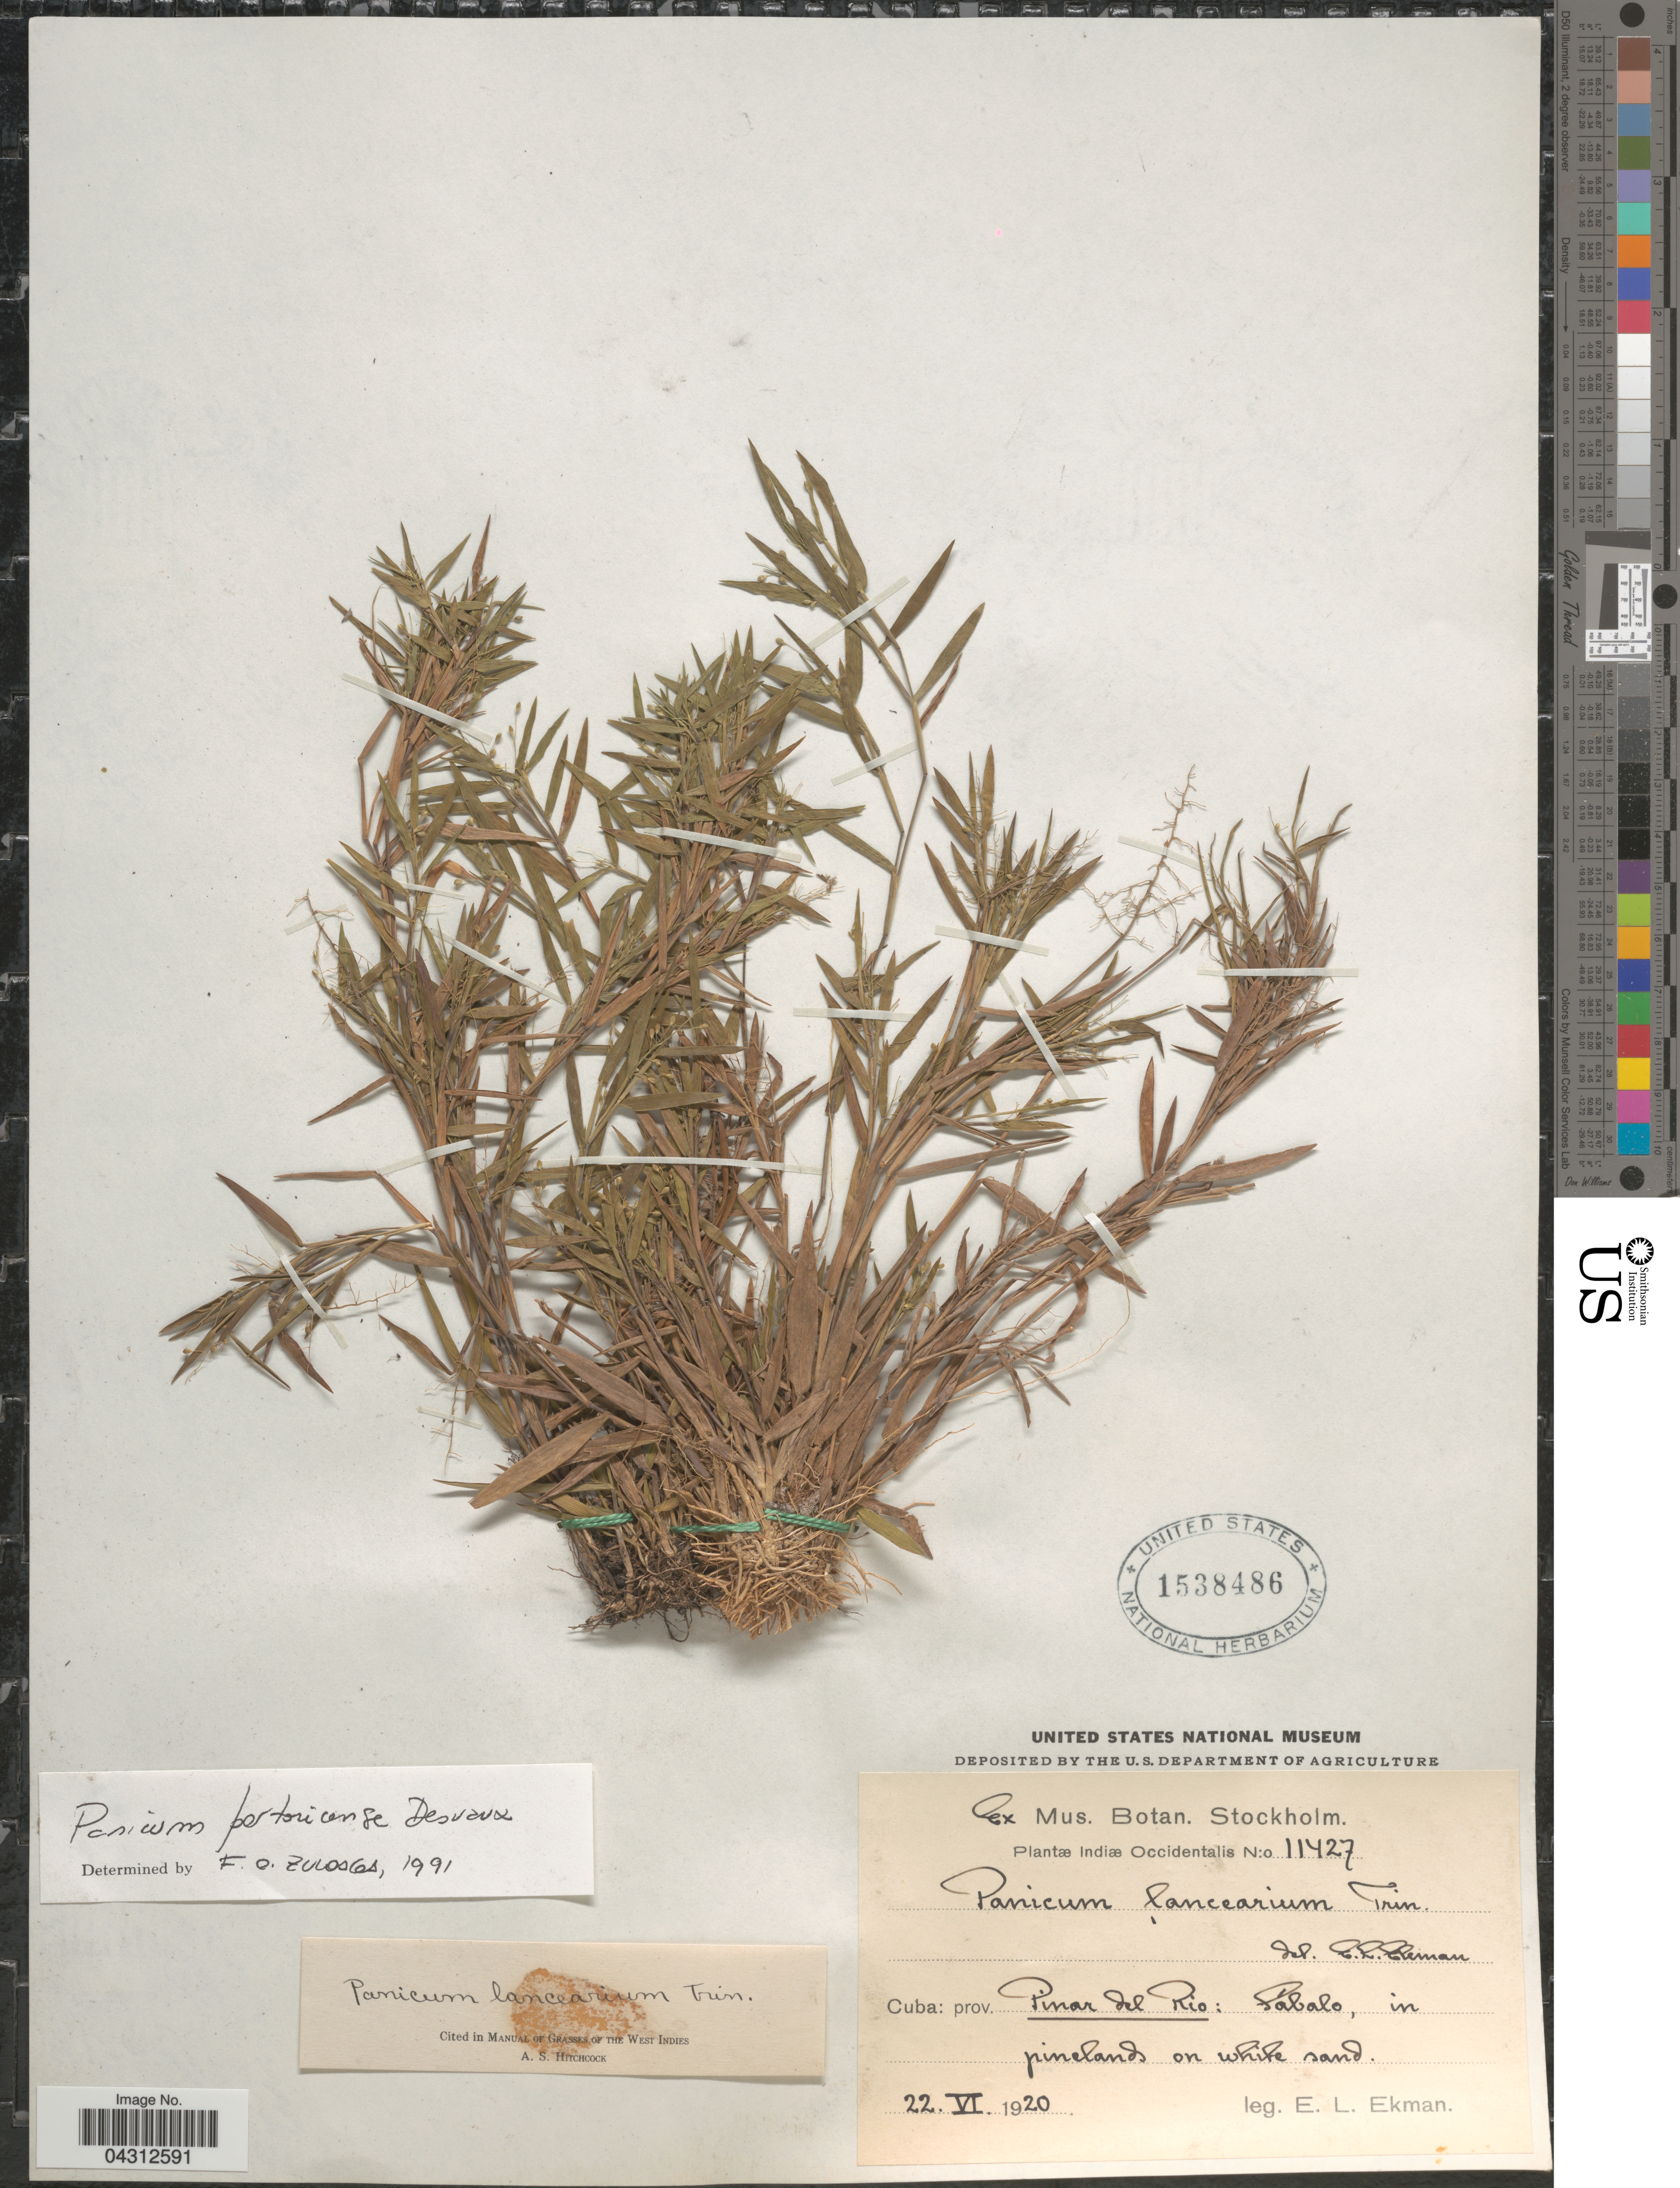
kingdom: Plantae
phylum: Tracheophyta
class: Liliopsida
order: Poales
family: Poaceae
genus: Dichanthelium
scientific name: Dichanthelium portoricense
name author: (Desv. ex Ham.) B.F. Hansen & Wunderlin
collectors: E. L. Ekman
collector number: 11427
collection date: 1920-06-22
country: Cuba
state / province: Pinar del Río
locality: Indiæ Occidentalis. Sábalo.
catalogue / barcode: US 1538486